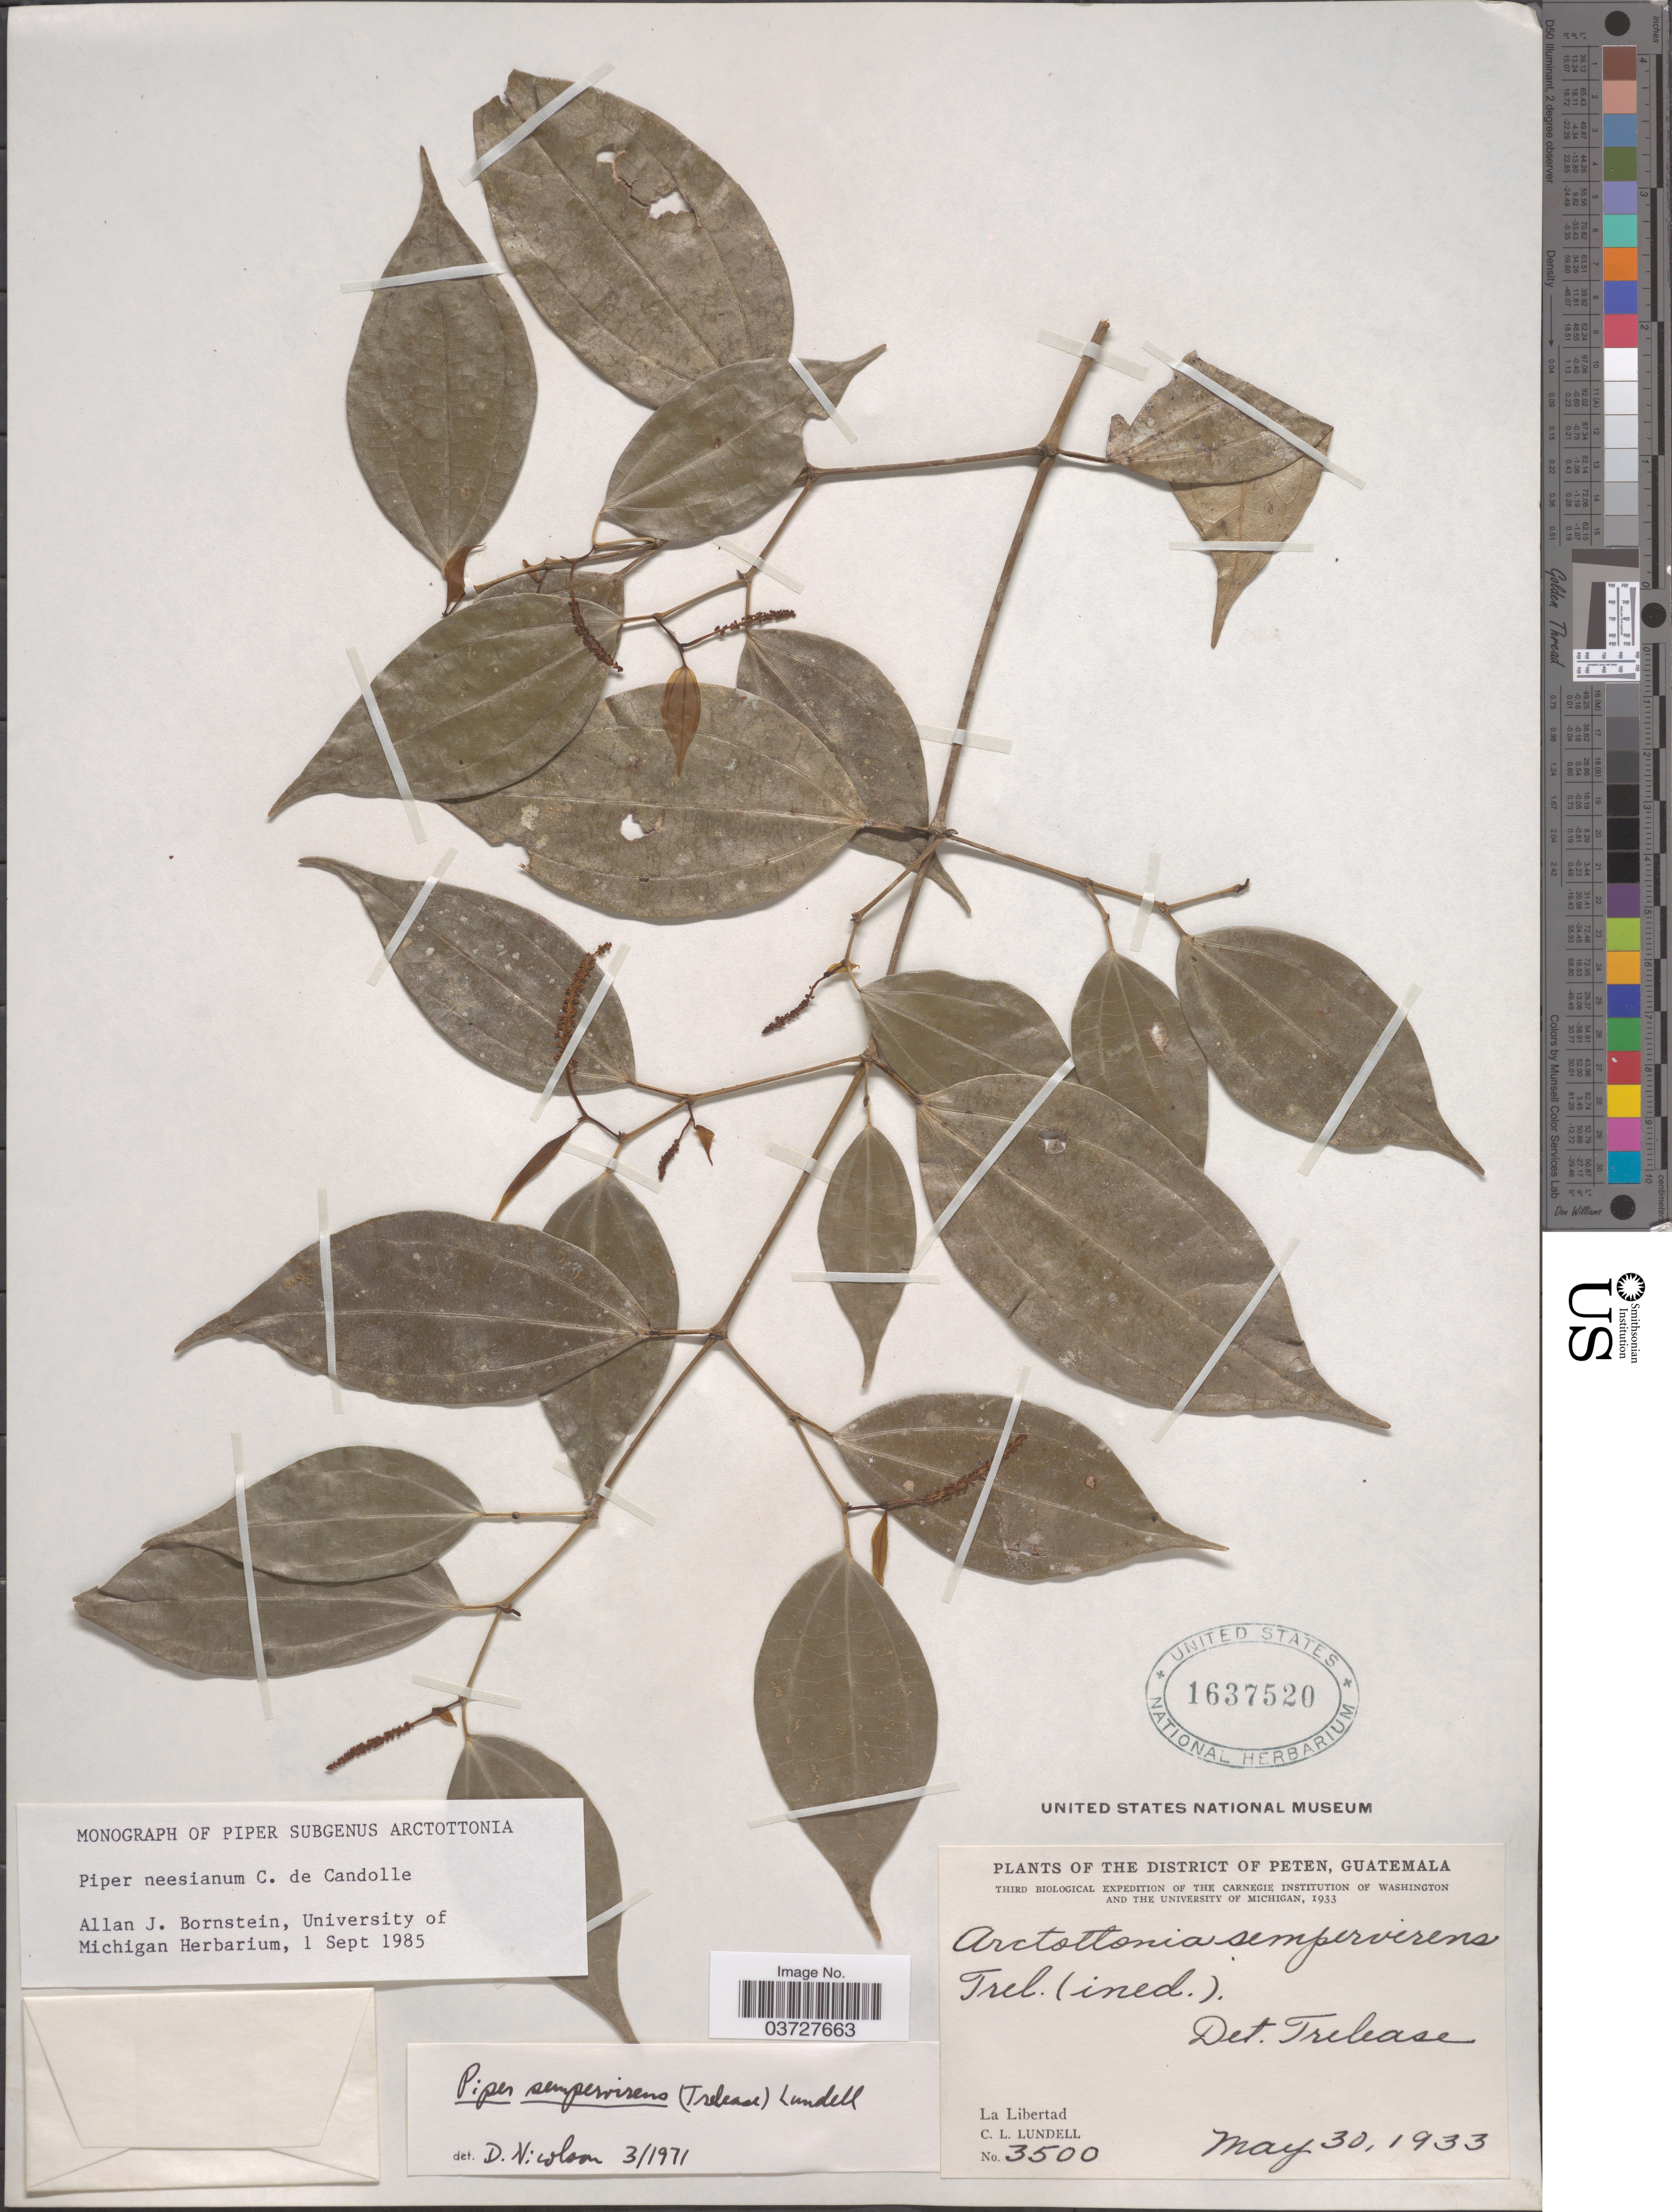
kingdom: Plantae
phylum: Tracheophyta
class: Magnoliopsida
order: Piperales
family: Piperaceae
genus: Piper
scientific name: Piper neesianum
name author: C. DC.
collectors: C. L. Lundell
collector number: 3500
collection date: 1933-05-30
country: Guatemala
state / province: El Peten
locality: The district of Peten. La Libertad.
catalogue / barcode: US 1637520